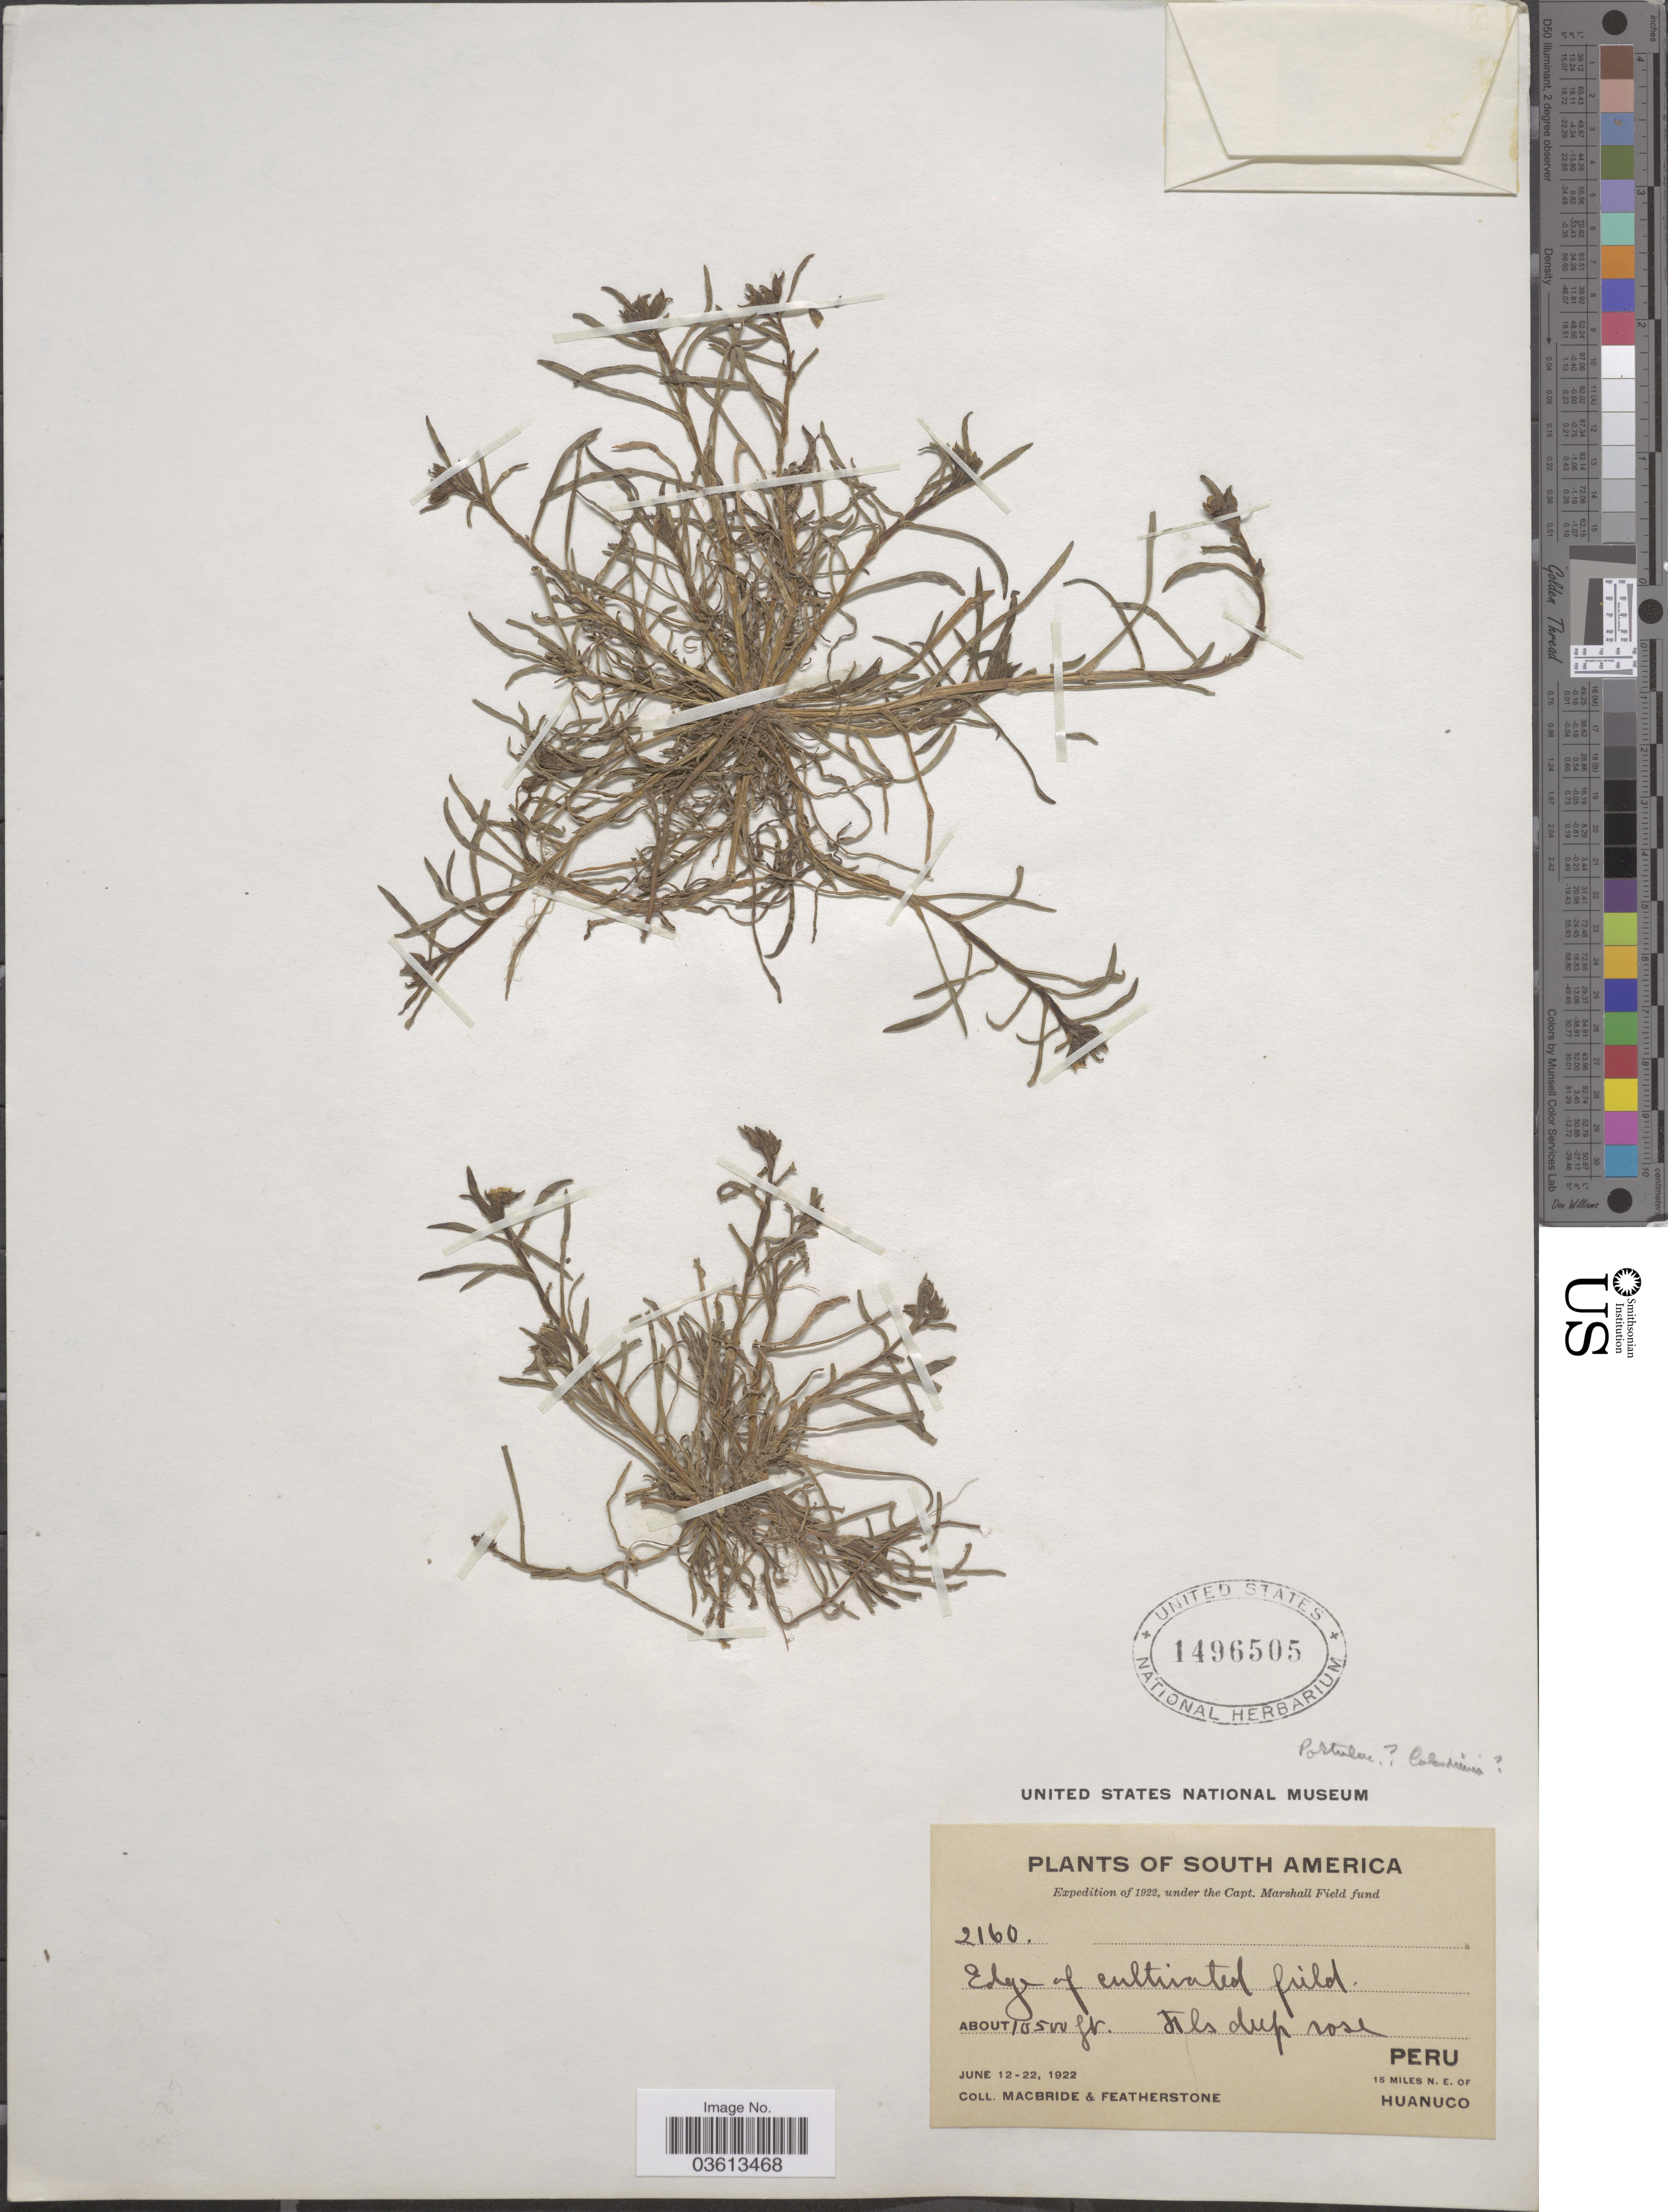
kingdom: Plantae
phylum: Tracheophyta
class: Magnoliopsida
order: Caryophyllales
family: Montiaceae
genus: Calandrinia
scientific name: Calandrinia ciliata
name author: (Ruiz & Pav.) DC.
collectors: Macbride, -- & -. Featherstone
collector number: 2160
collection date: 1922-06-12/1922-06-22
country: Peru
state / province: Huánuco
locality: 15 miles NE of Huanuco. Edge of cultivated field.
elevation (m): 3200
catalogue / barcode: US 1496505